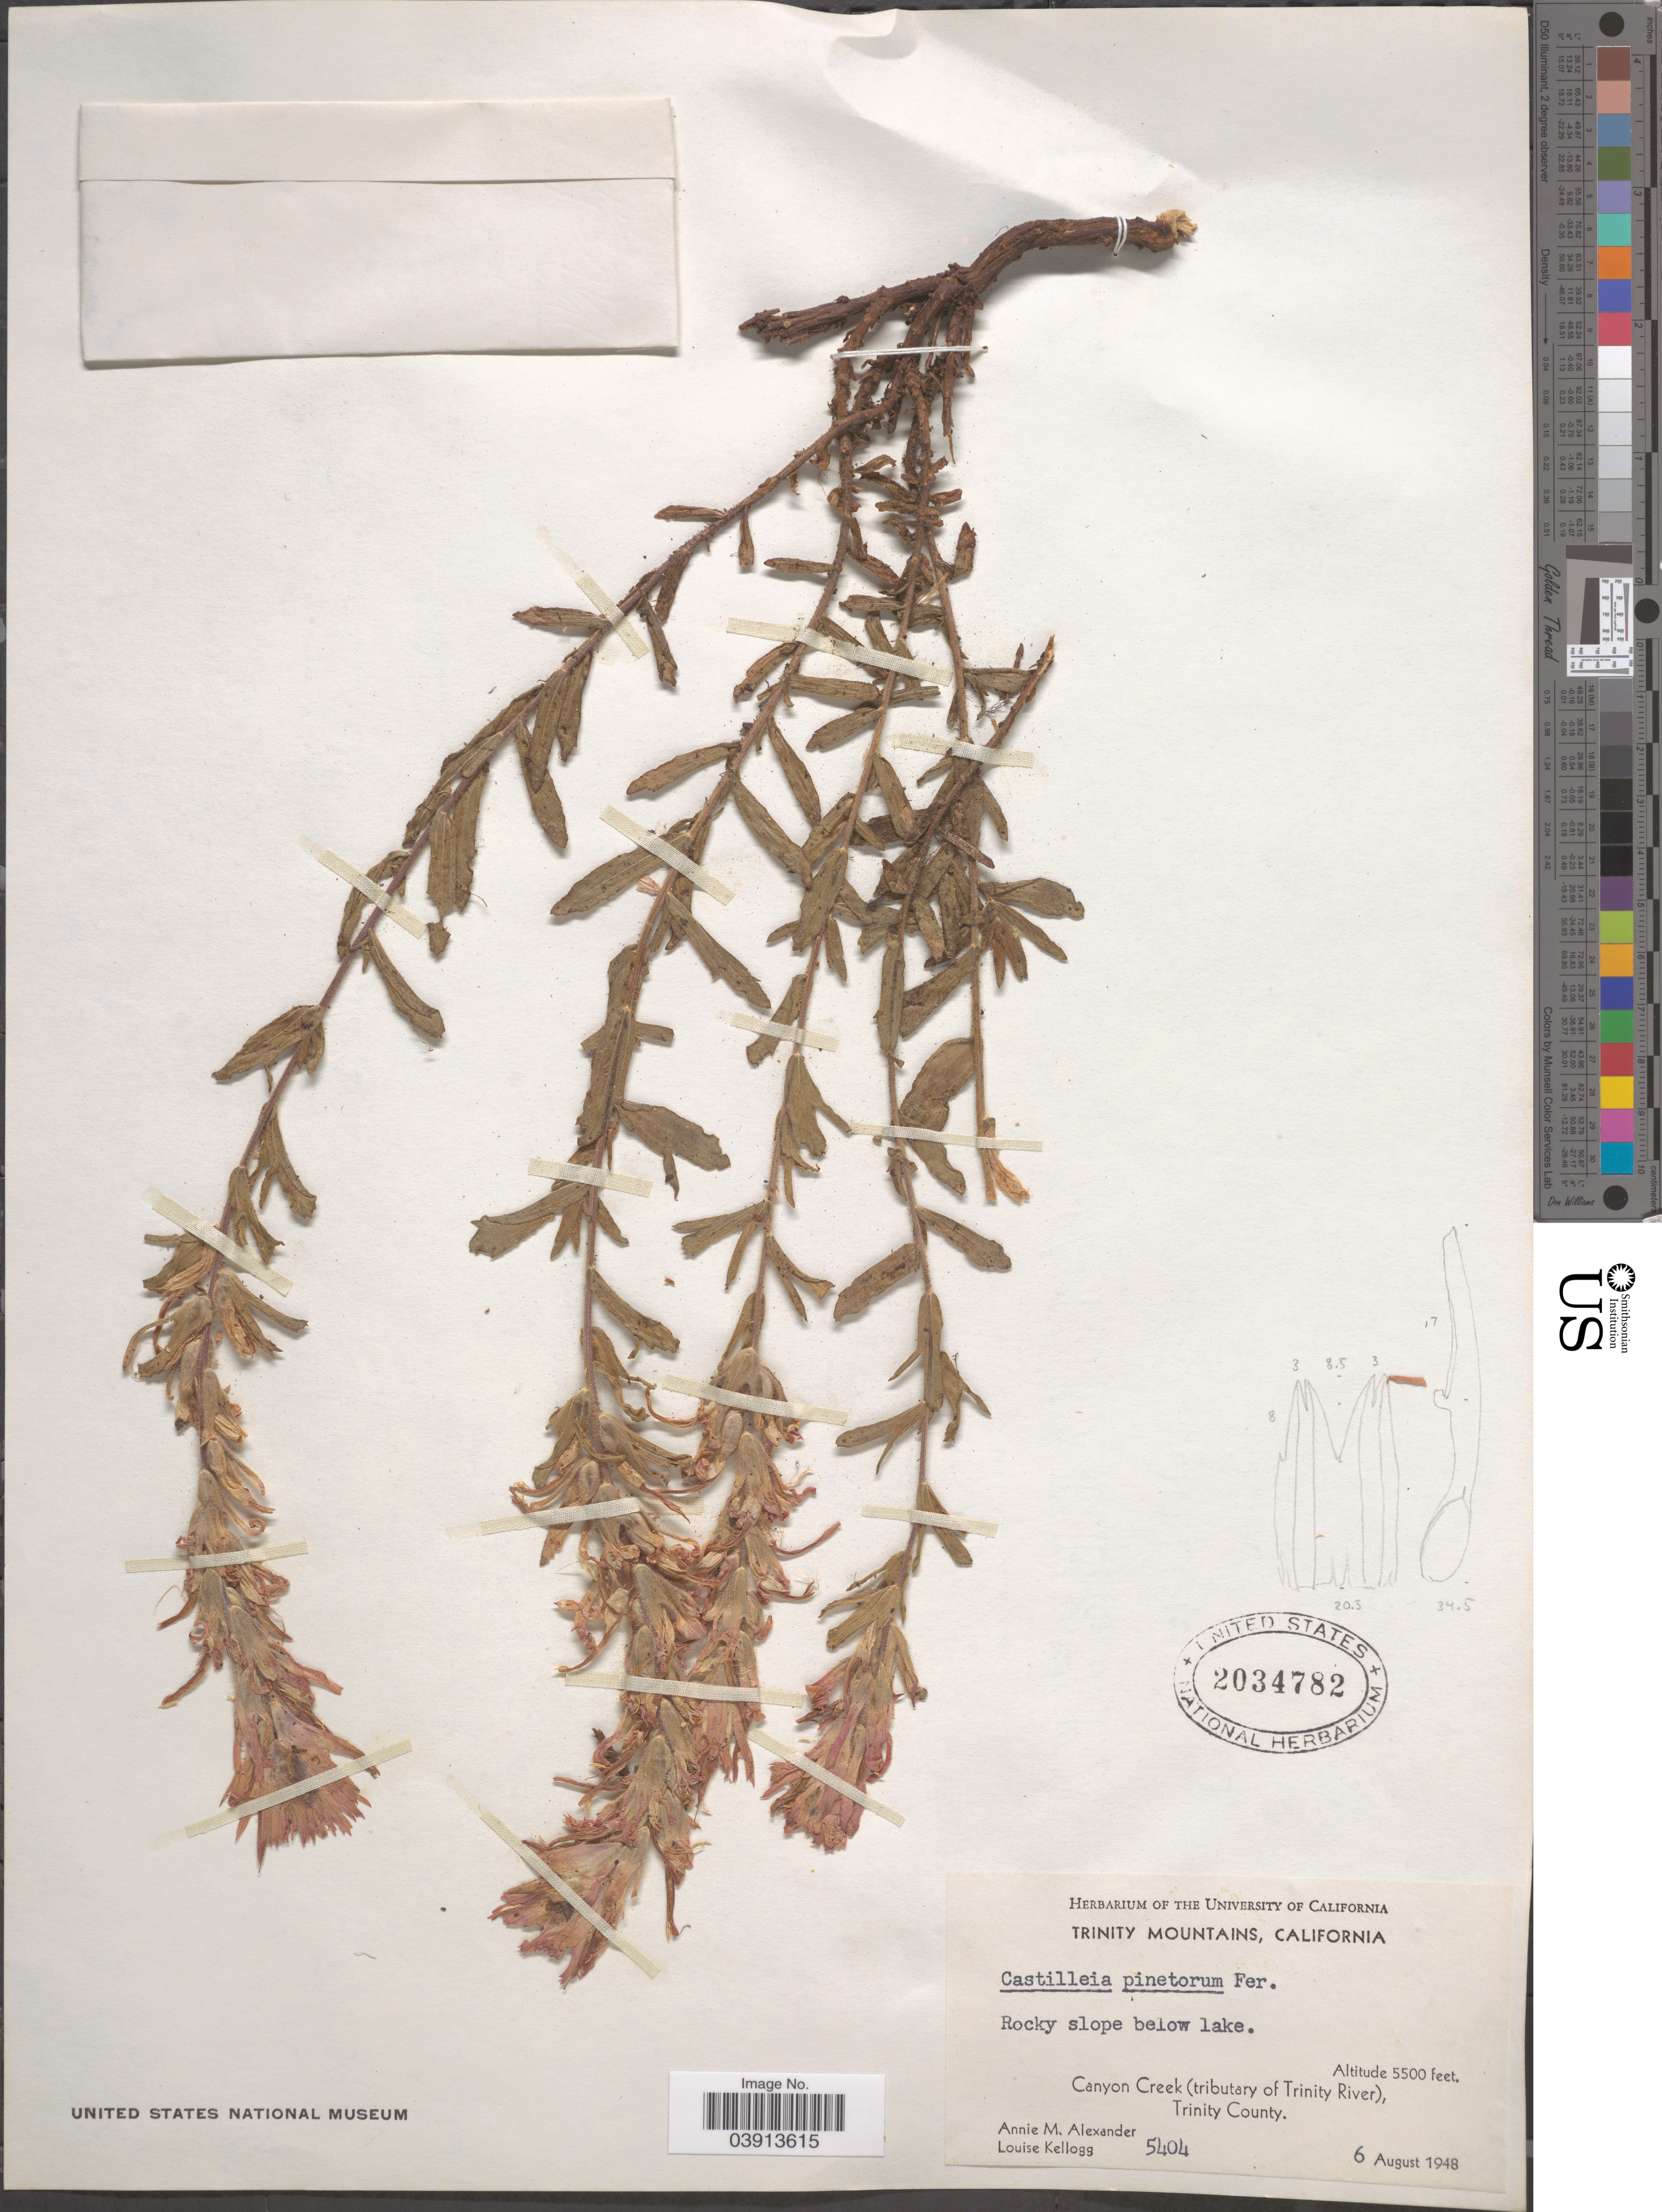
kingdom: Plantae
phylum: Tracheophyta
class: Magnoliopsida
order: Lamiales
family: Orobanchaceae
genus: Castilleja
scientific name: Castilleja pinetorum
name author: Fernald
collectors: A. M. Alexander & L. Kellogg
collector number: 5404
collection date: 1948-08-06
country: United States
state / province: California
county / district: Trinity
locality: Trinity Mountains. Canyon Creek (tributary of Trinity River), Trinity County.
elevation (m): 1676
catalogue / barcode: US 2034782